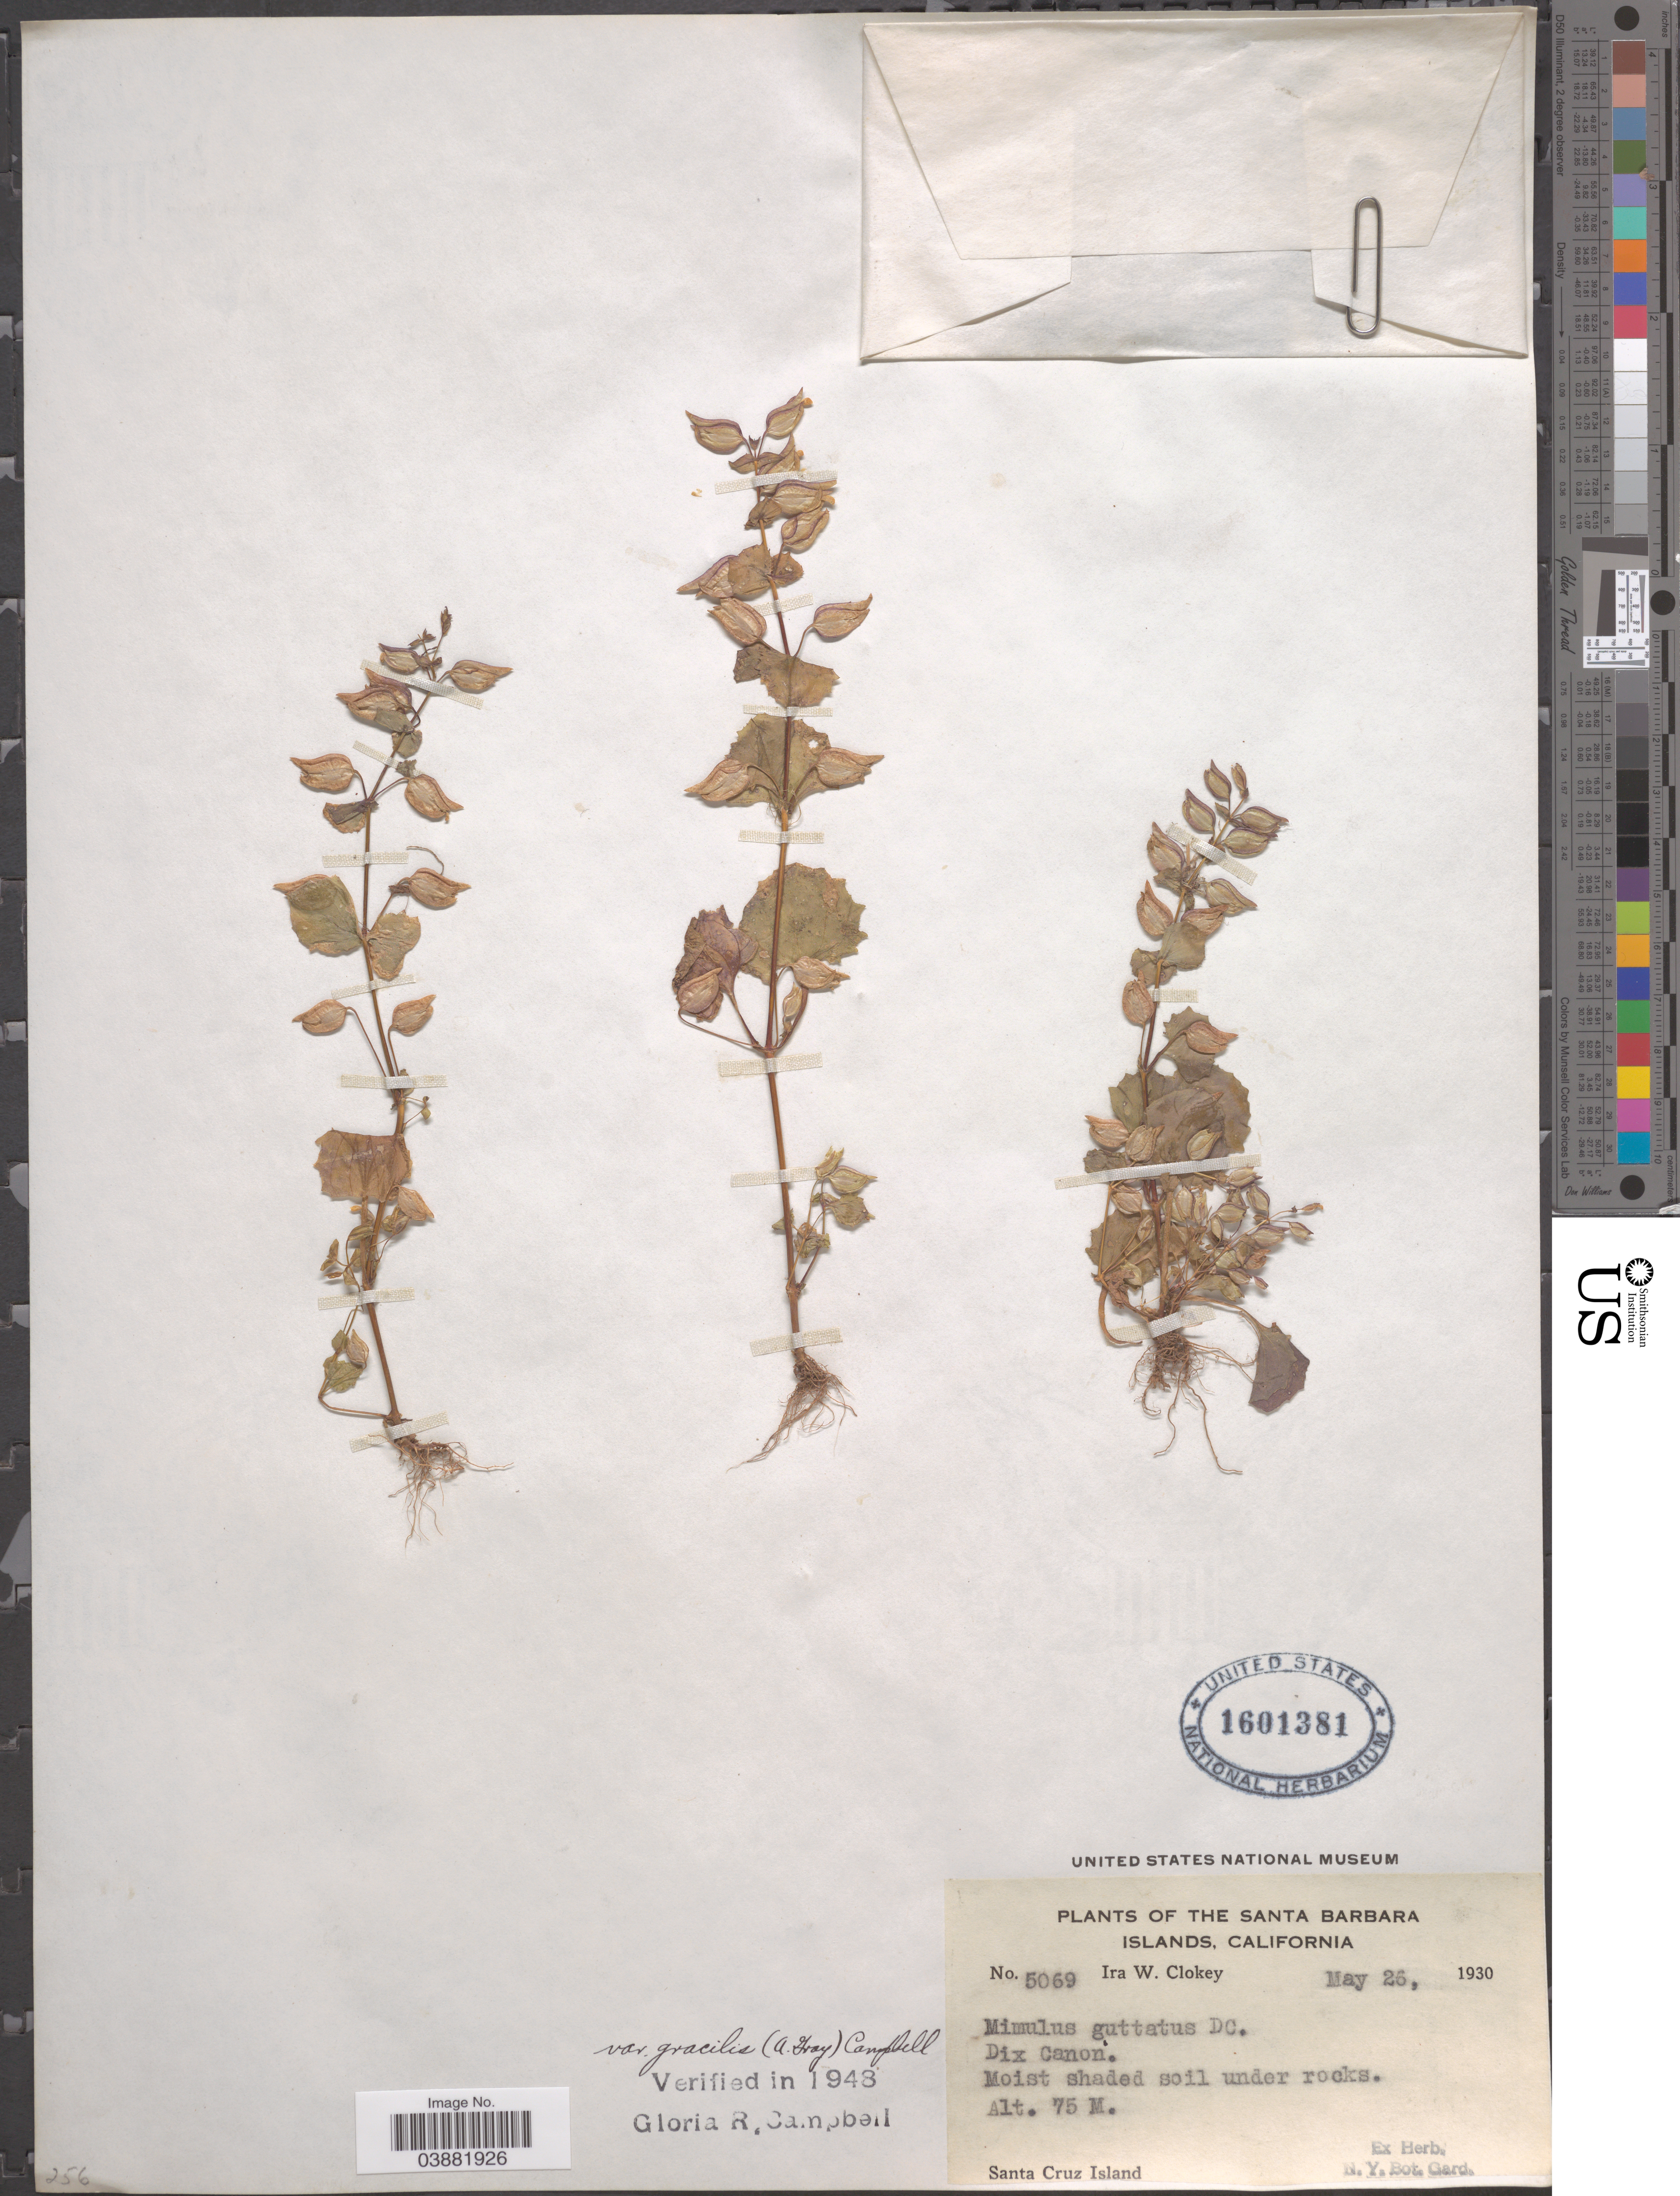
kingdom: Plantae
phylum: Tracheophyta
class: Magnoliopsida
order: Lamiales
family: Phrymaceae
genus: Mimulus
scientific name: Mimulus guttatus var. gracilis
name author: (A. Gray) G.R. Campb.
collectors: I. W. Clokey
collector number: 5069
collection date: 1930-05-26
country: United States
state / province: California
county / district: Santa Barbara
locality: Santa Barbara Islands. Dix Canon. Santa Cruz Island.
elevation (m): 75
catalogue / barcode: US 1601381